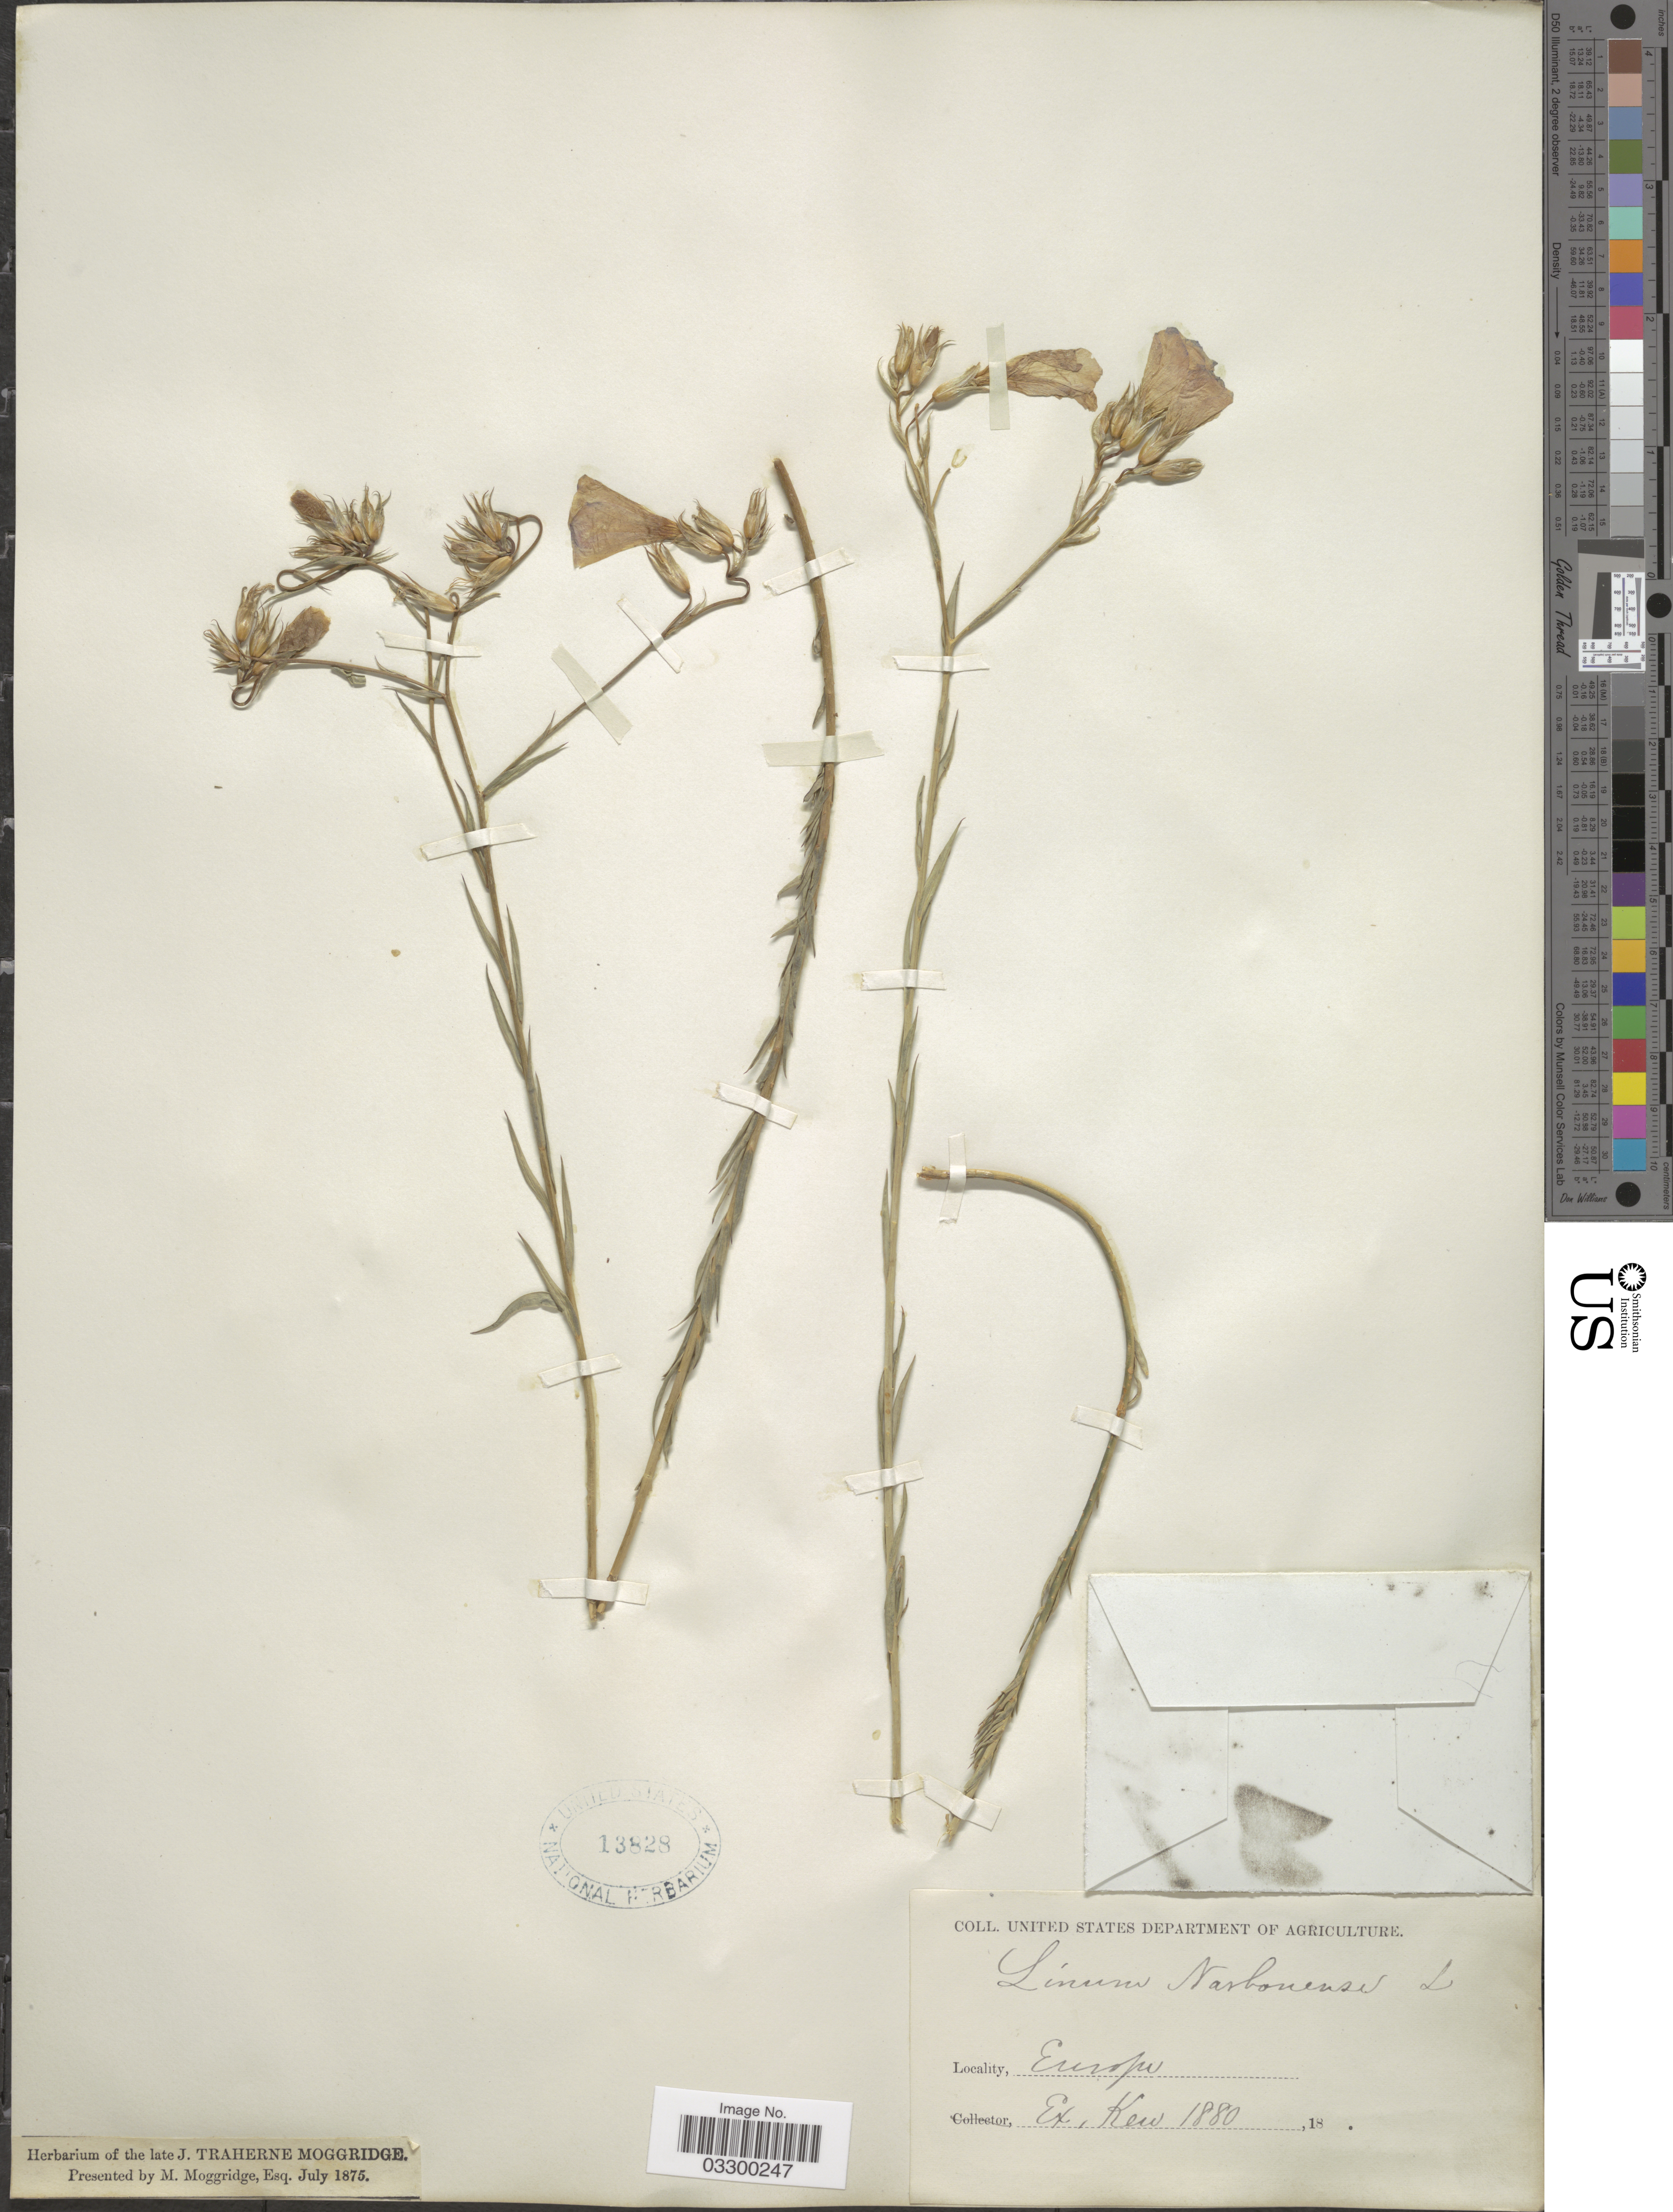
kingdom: Plantae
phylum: Tracheophyta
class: Magnoliopsida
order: Malpighiales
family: Linaceae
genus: Linum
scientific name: Linum narbonense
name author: L.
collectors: M. Moggridge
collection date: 1880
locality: Europe.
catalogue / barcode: US 13828